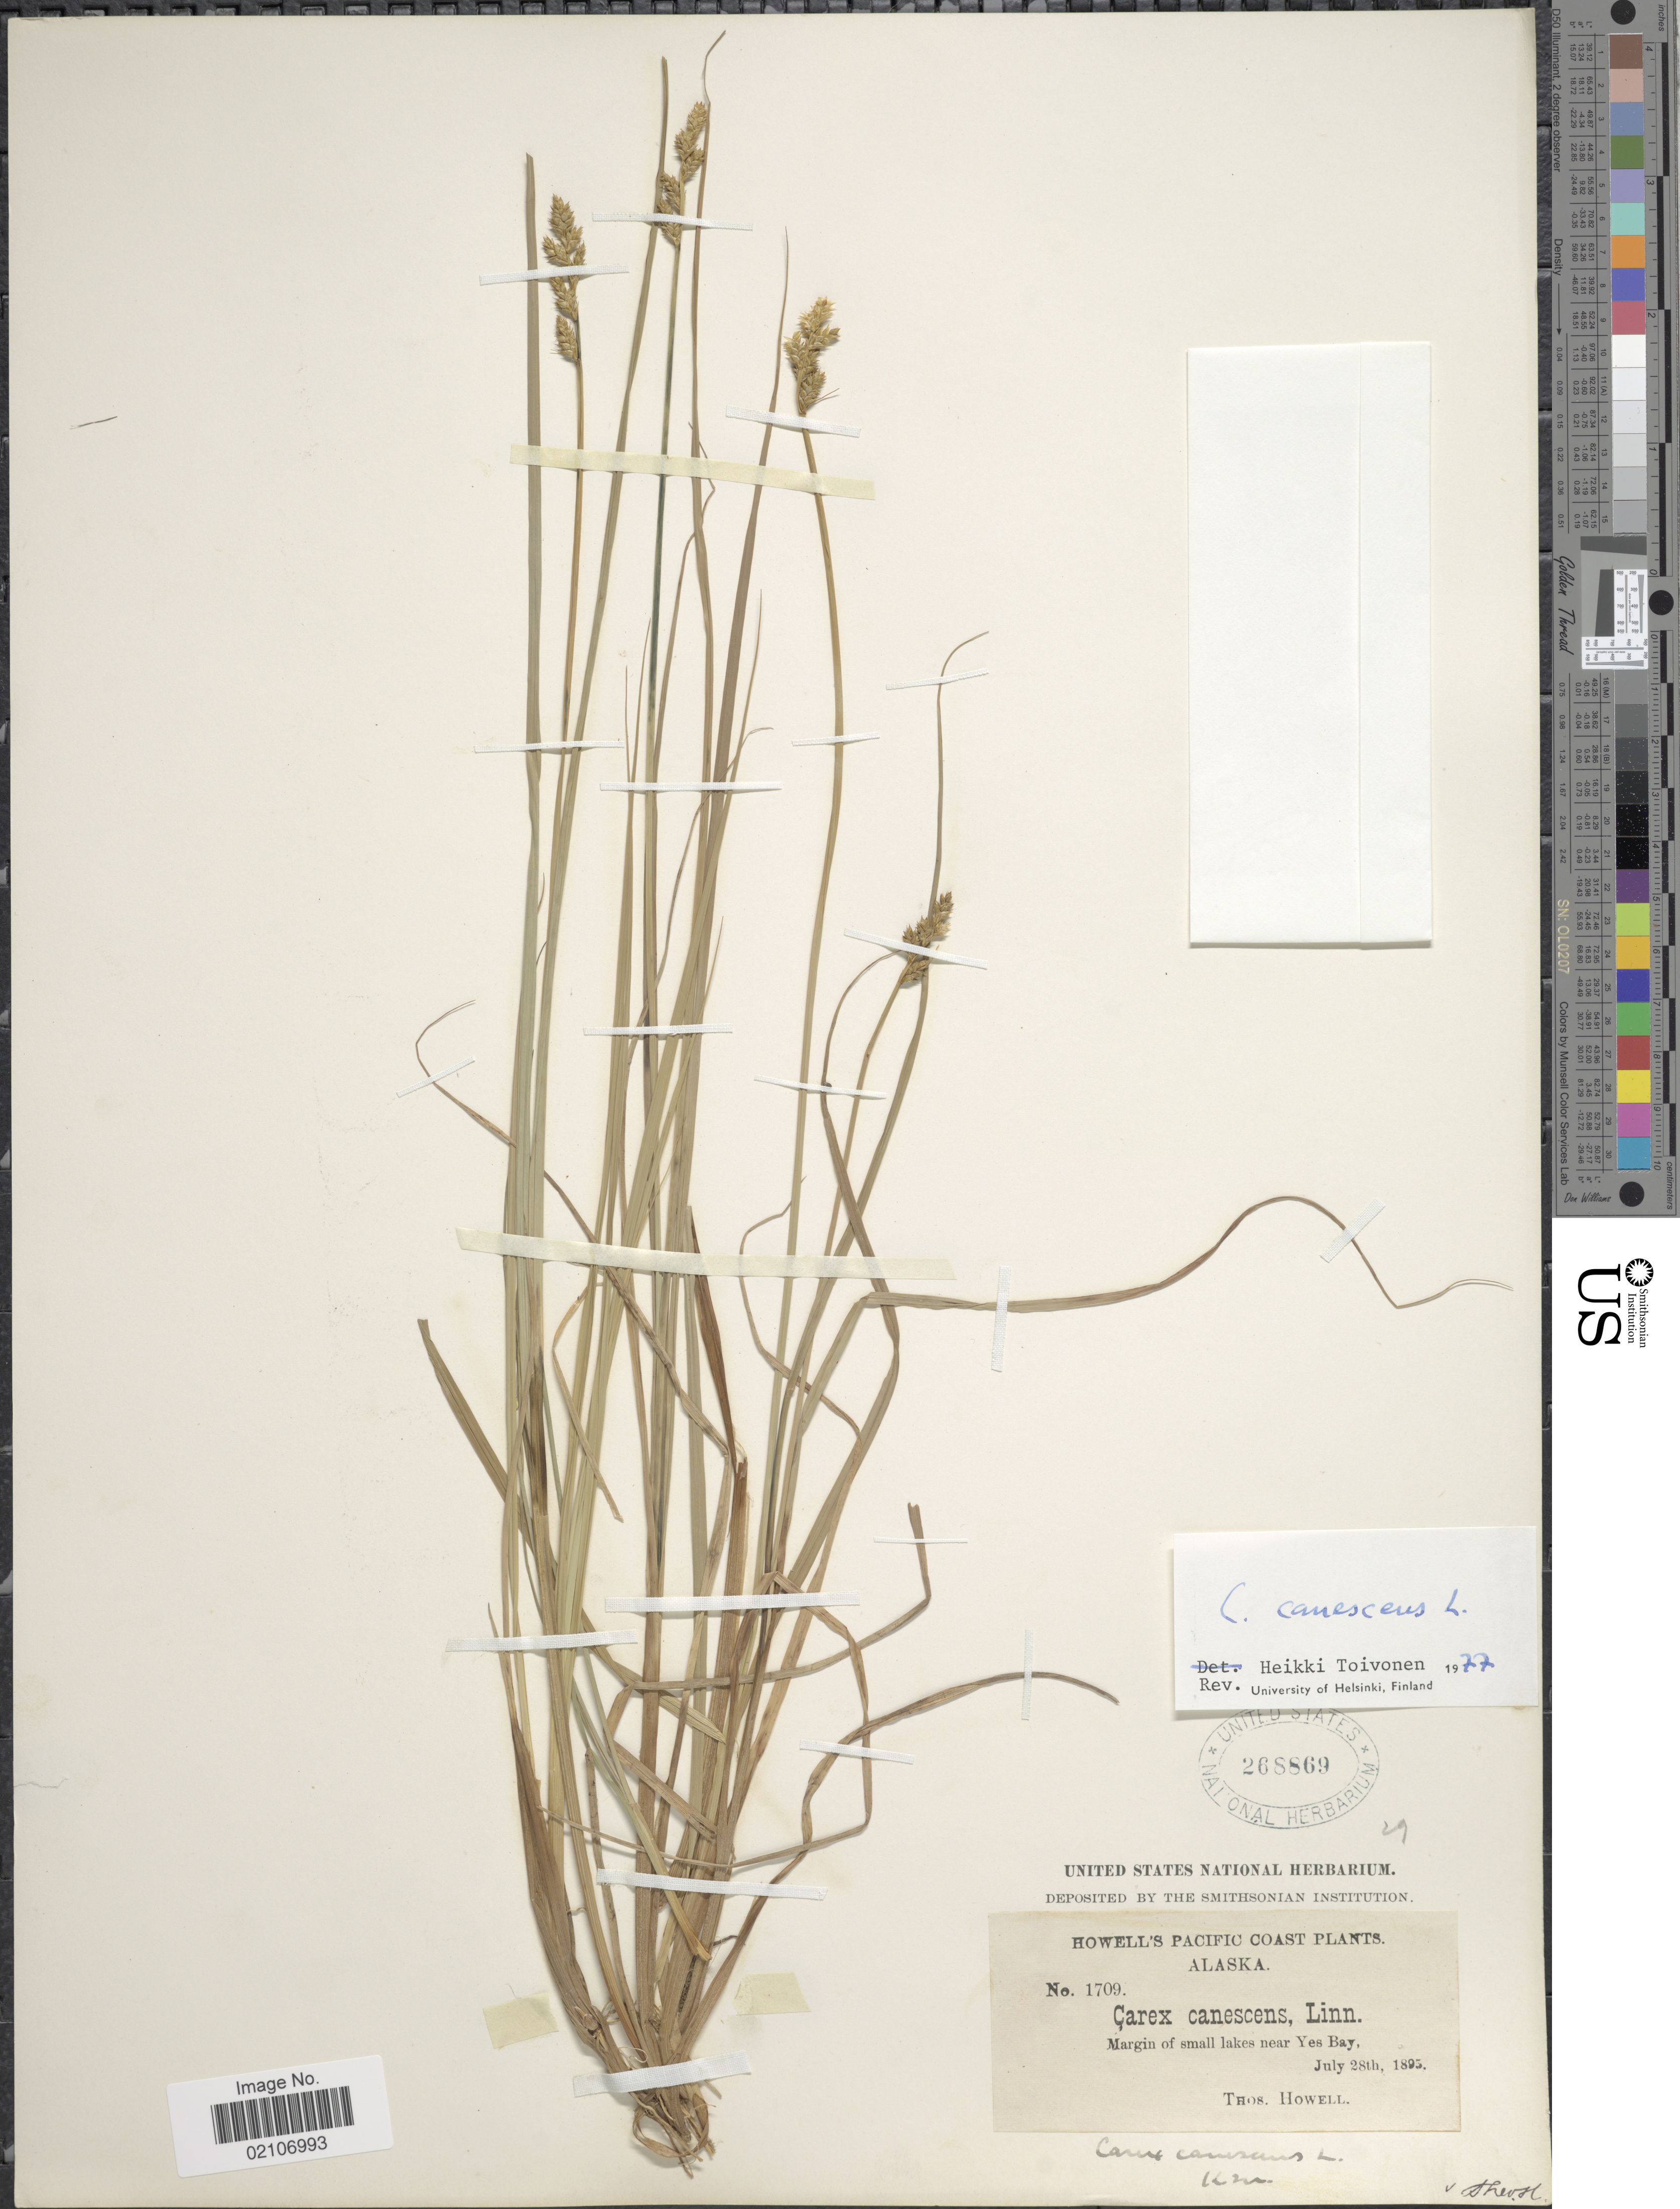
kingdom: Plantae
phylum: Tracheophyta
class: Liliopsida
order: Poales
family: Cyperaceae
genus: Carex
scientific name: Carex canescens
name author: L.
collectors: T. Howell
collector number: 1709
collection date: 1895-07-28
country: United States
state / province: Alaska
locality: Pacific Coast, Margin of small lakes near Yes Bay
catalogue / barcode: US 268869